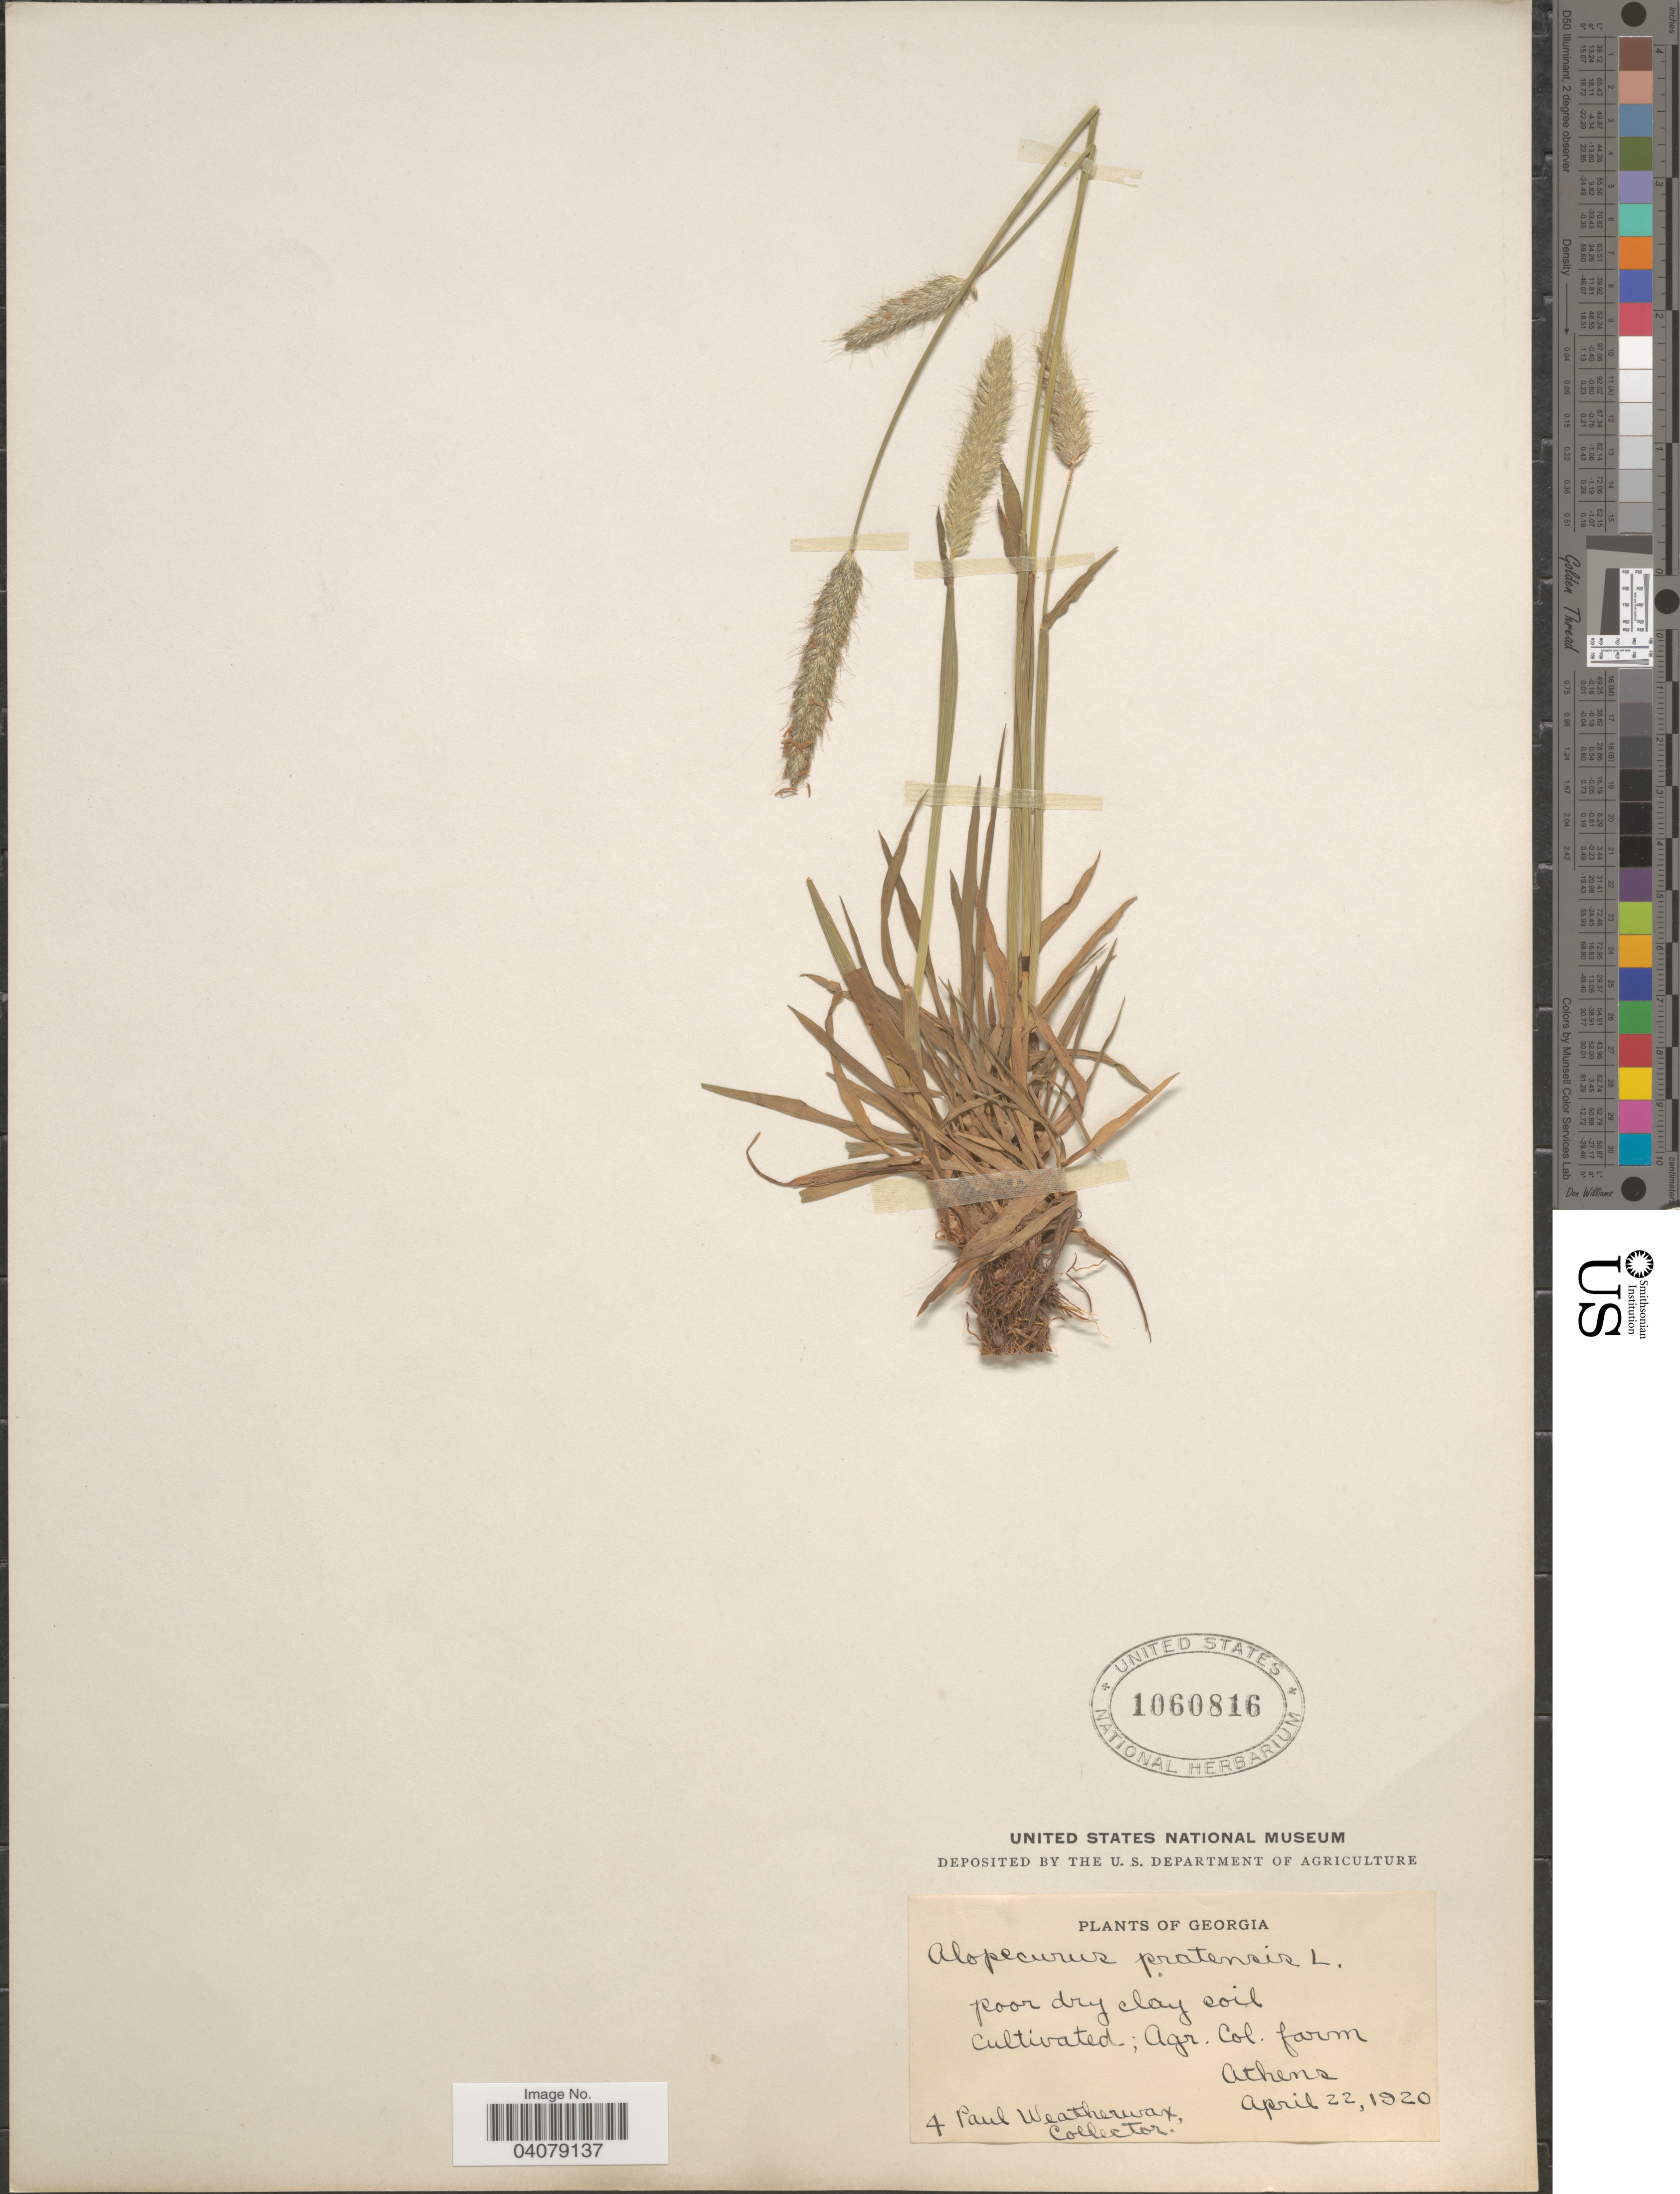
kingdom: Plantae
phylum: Tracheophyta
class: Liliopsida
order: Poales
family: Poaceae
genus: Alopecurus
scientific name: Alopecurus pratensis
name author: L.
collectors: P. Weatherwax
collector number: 4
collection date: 1920-04-22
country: United States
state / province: Georgia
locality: Poor dry clay soil. Cultivated; Agr. Col. farm. Athens.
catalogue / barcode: US 1060816